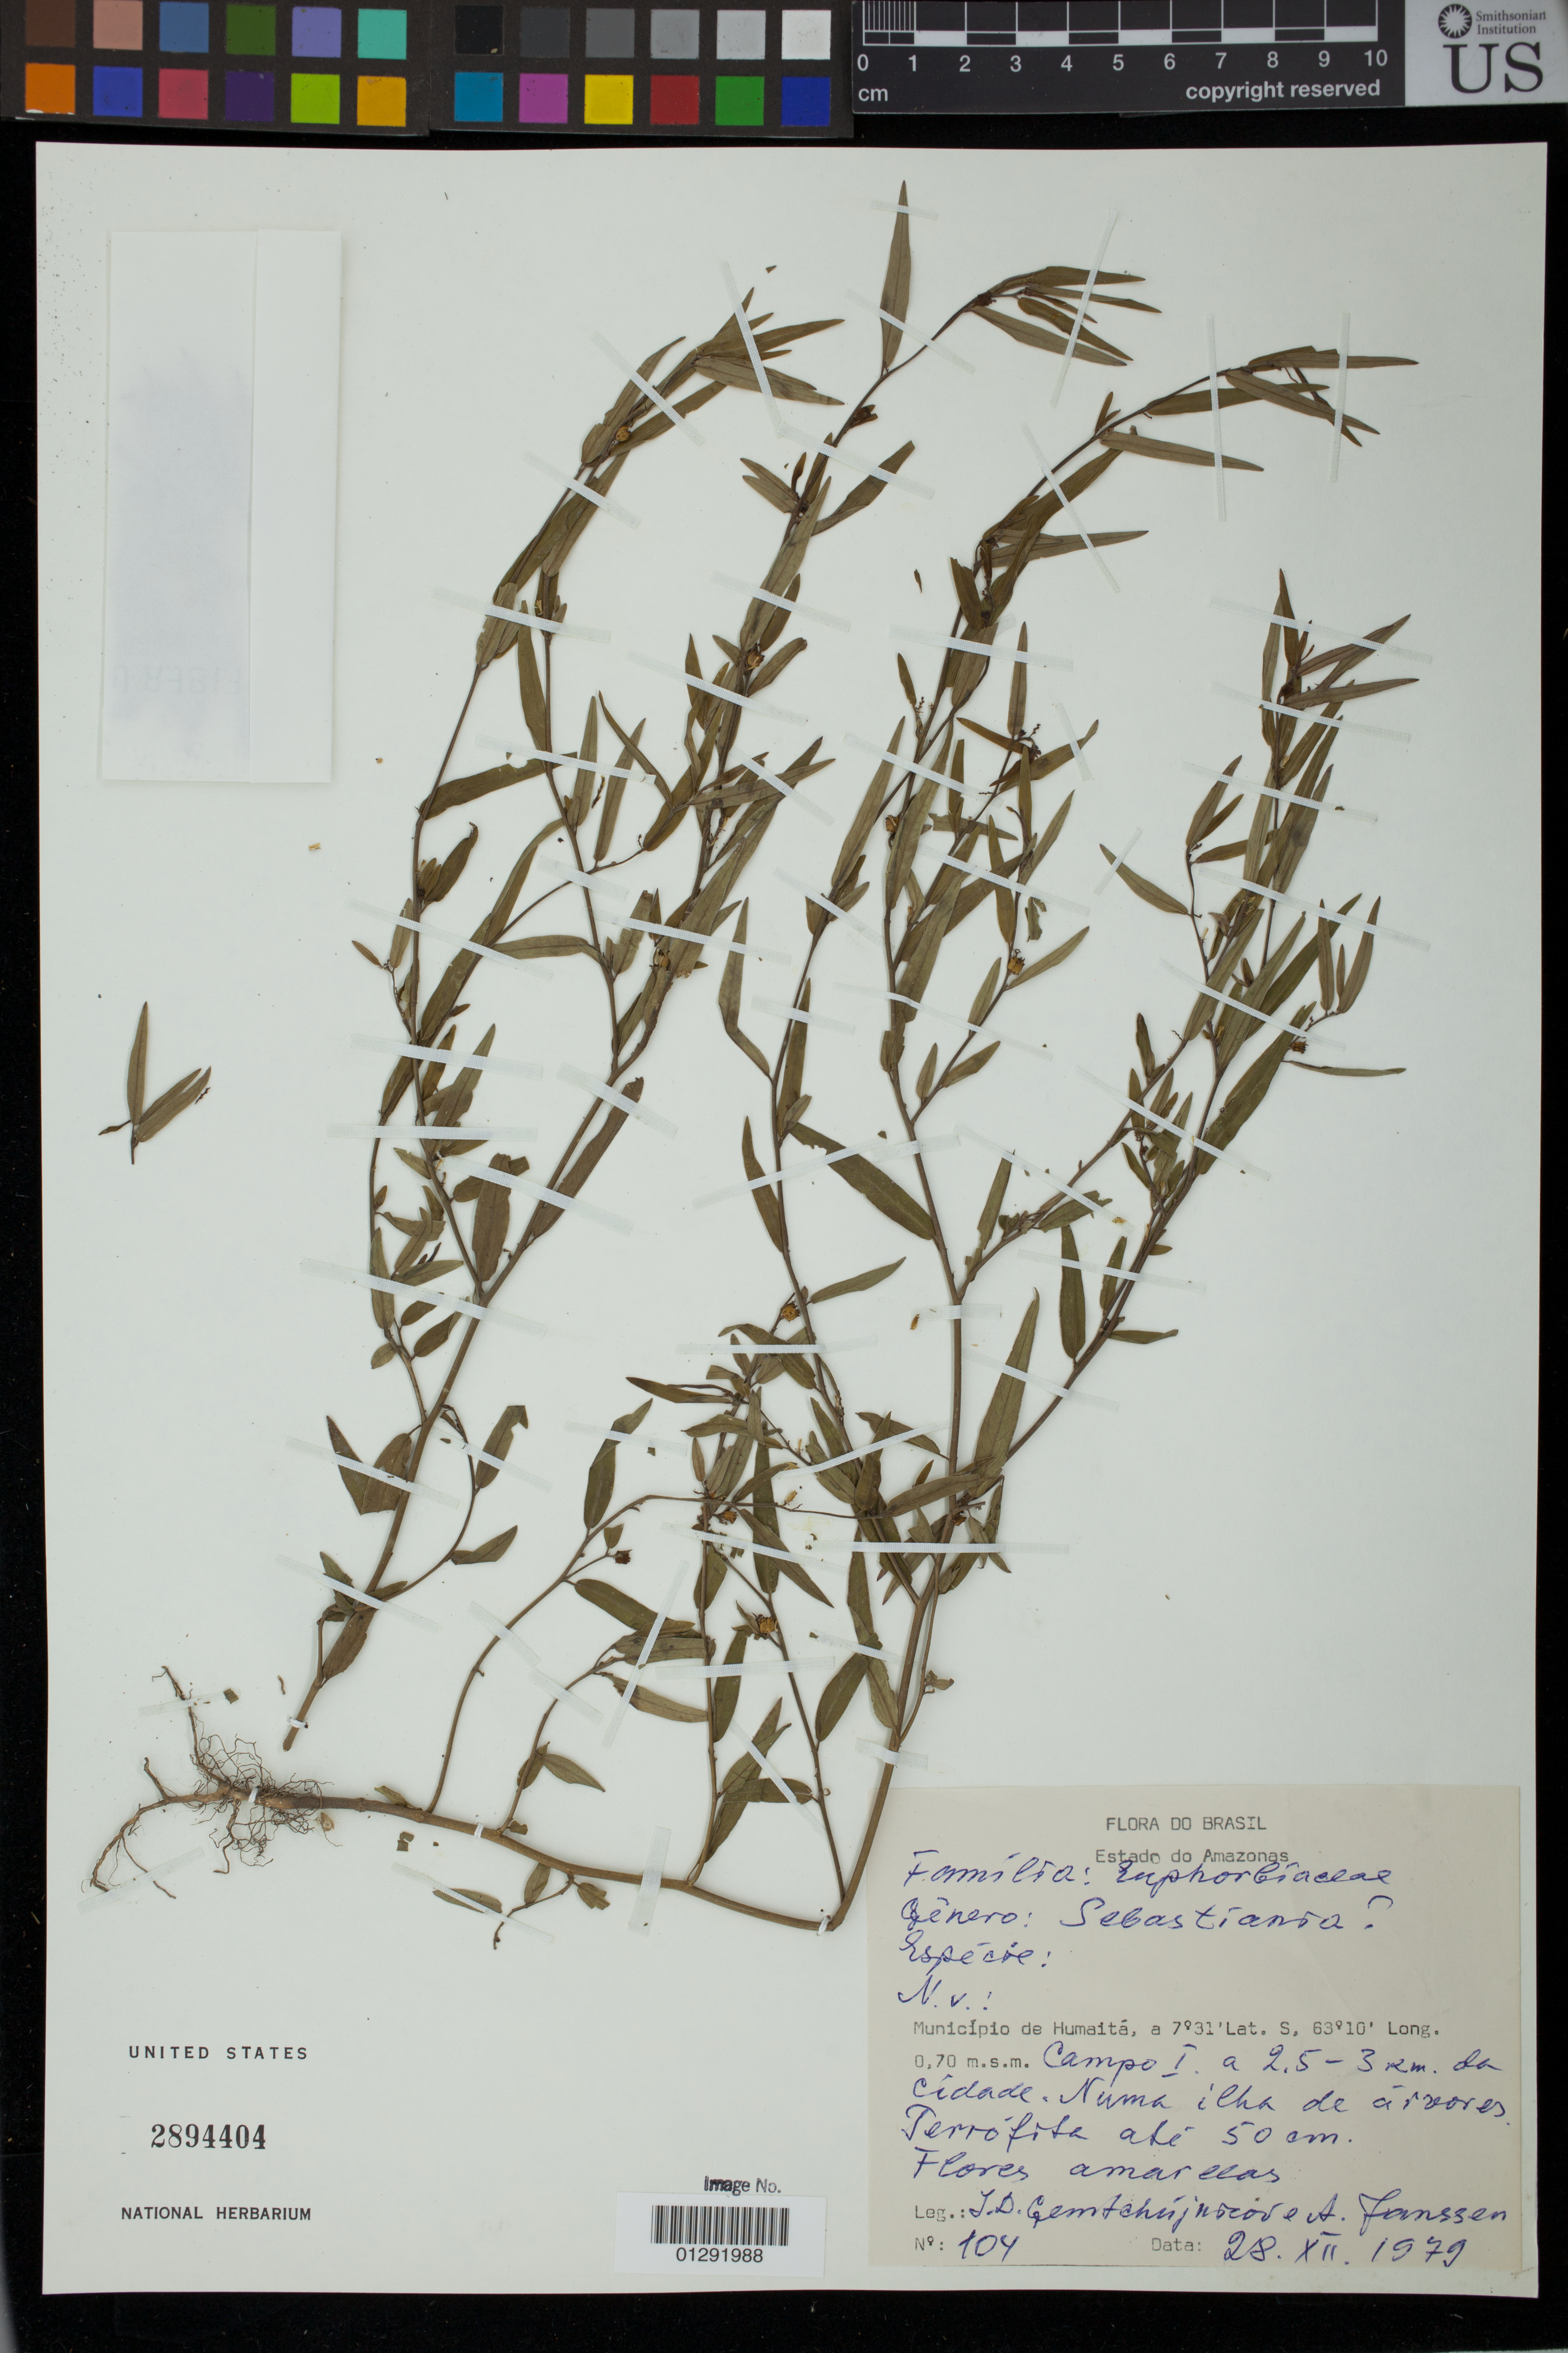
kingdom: Plantae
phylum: Tracheophyta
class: Magnoliopsida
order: Malpighiales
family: Euphorbiaceae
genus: Sebastiania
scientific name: Sebastiania sp.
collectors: I. D. Gemtchújnicov & A. Janssen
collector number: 104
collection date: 1979-12-28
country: Brazil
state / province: Amazonas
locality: Municipio de Humaita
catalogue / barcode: US 2894404